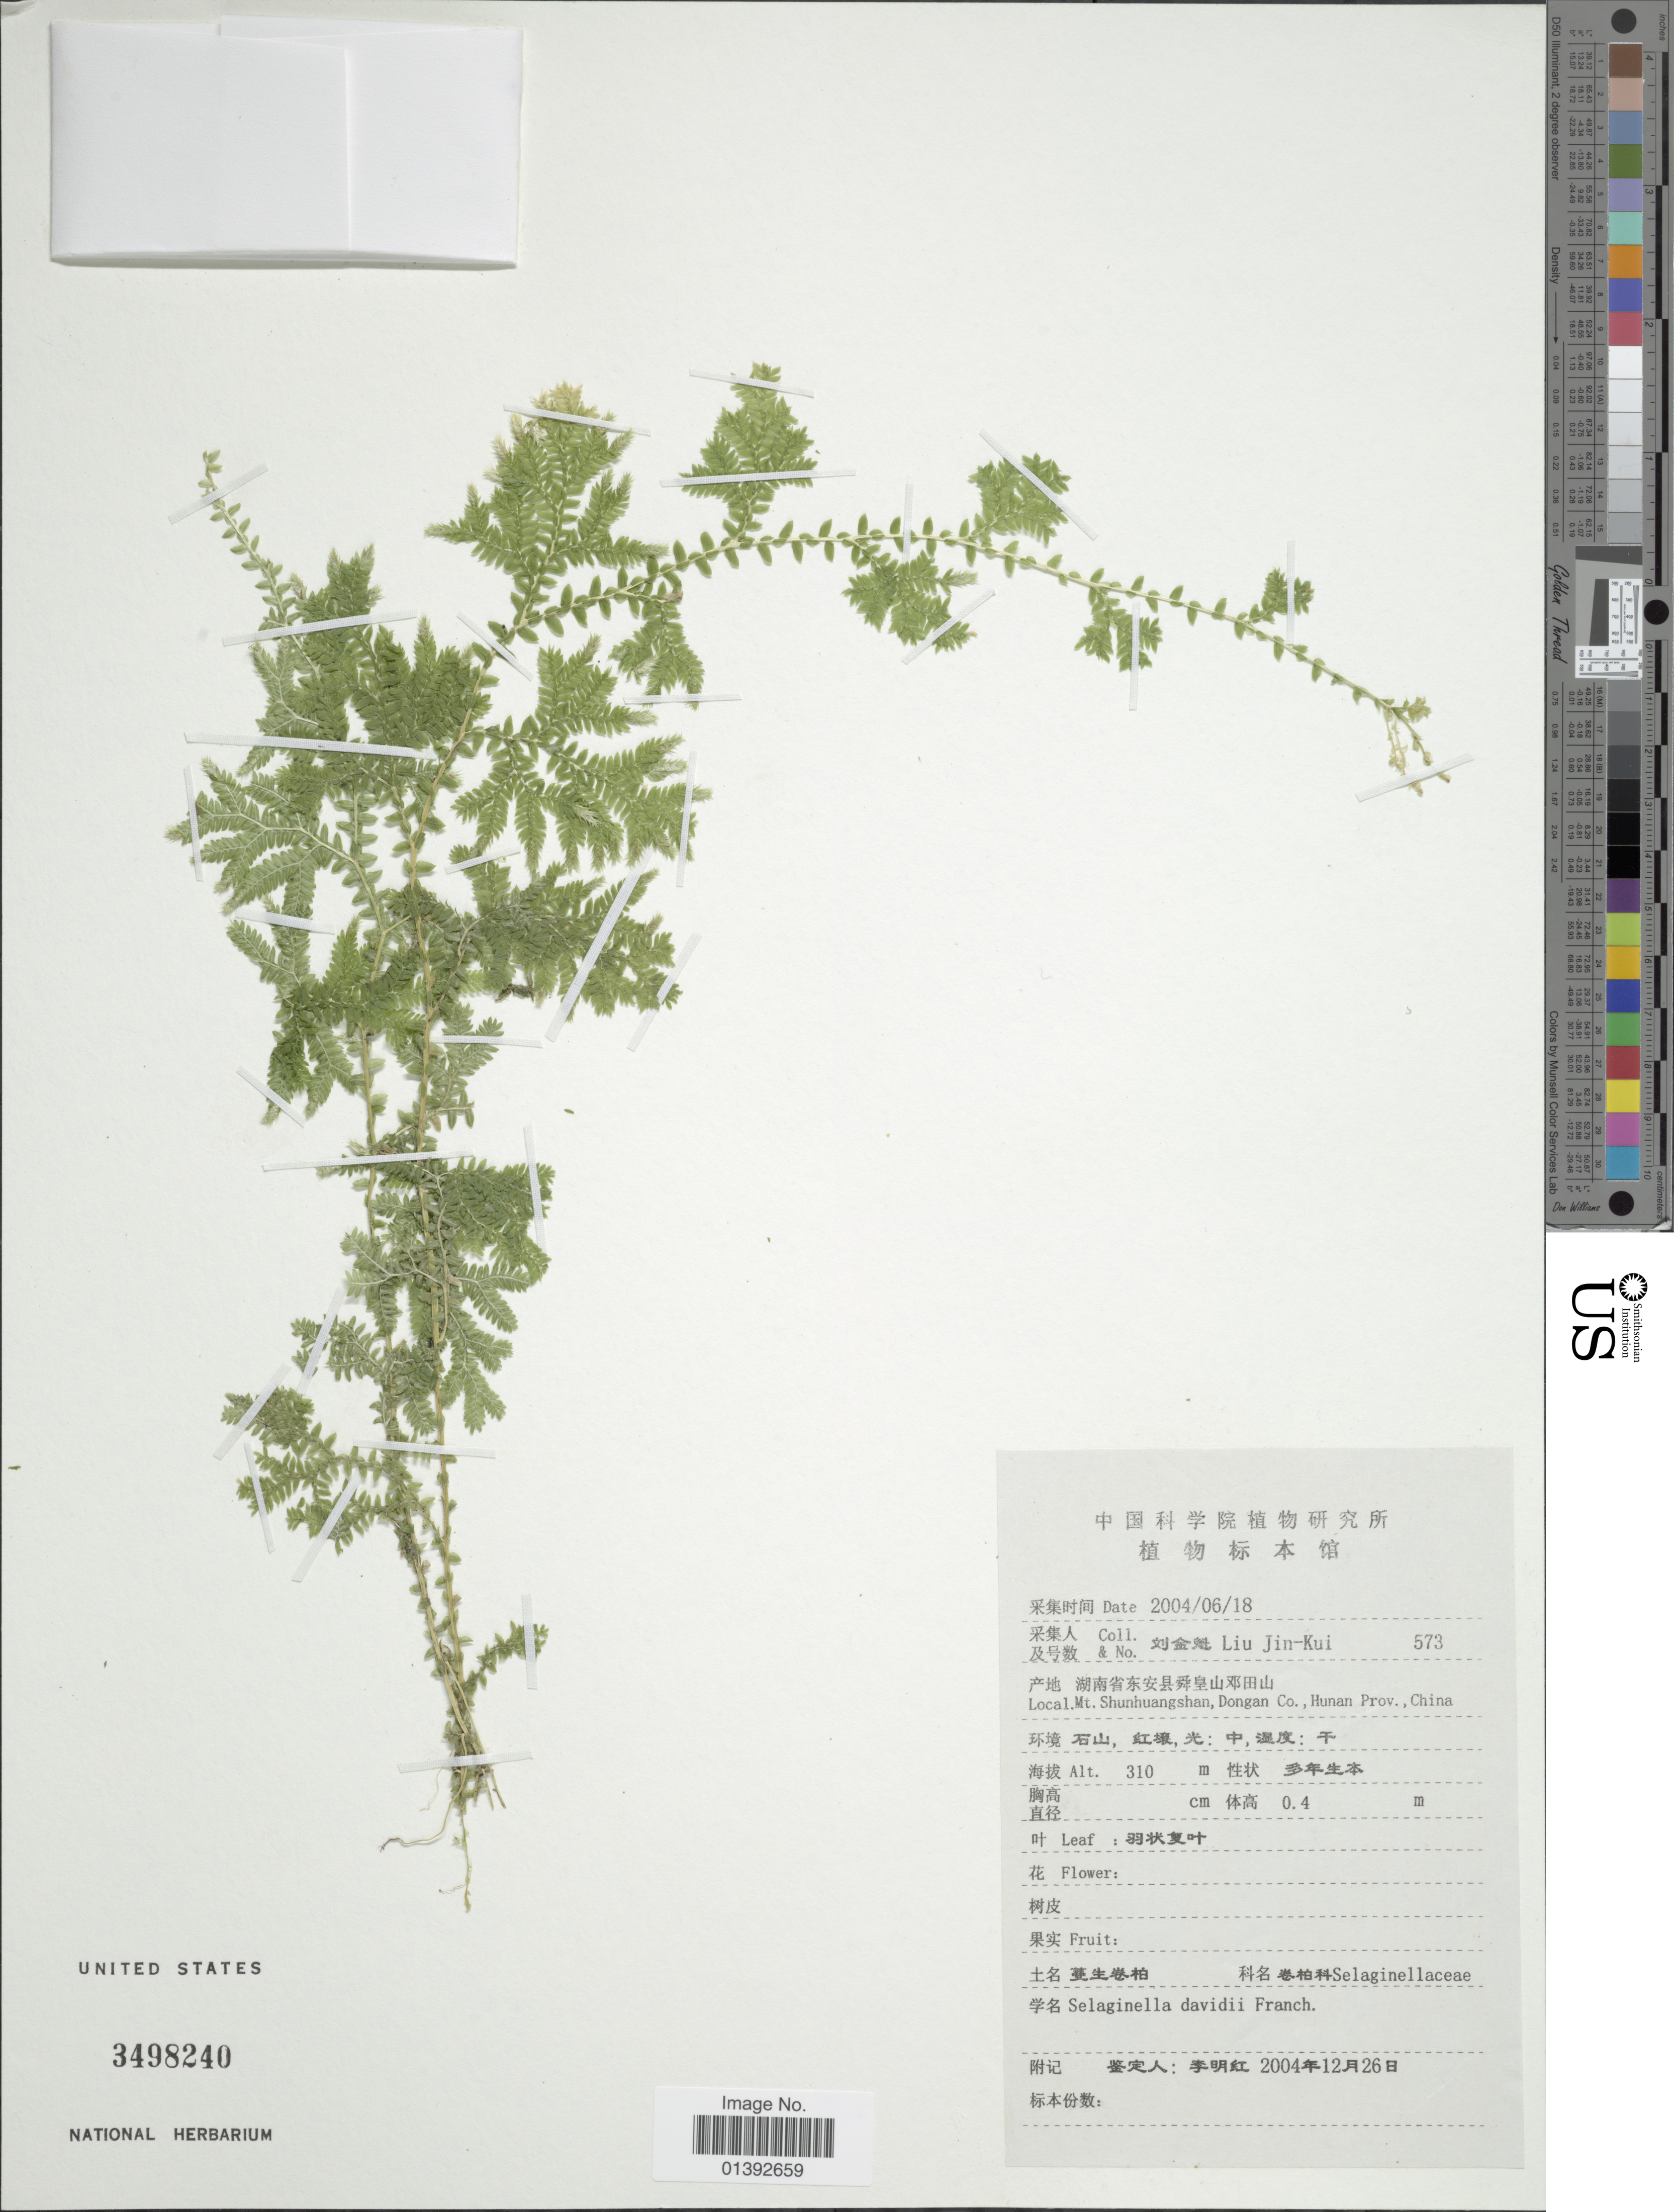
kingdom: Plantae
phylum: Tracheophyta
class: Lycopodiopsida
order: Selaginellales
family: Selaginellaceae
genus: Selaginella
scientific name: Selaginella davidii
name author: Franch.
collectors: Liu Jin-Kui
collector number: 573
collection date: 2004-06-18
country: China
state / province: Hunan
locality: Shunhuangshan, Dongan Co.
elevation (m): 310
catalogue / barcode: US 3498240